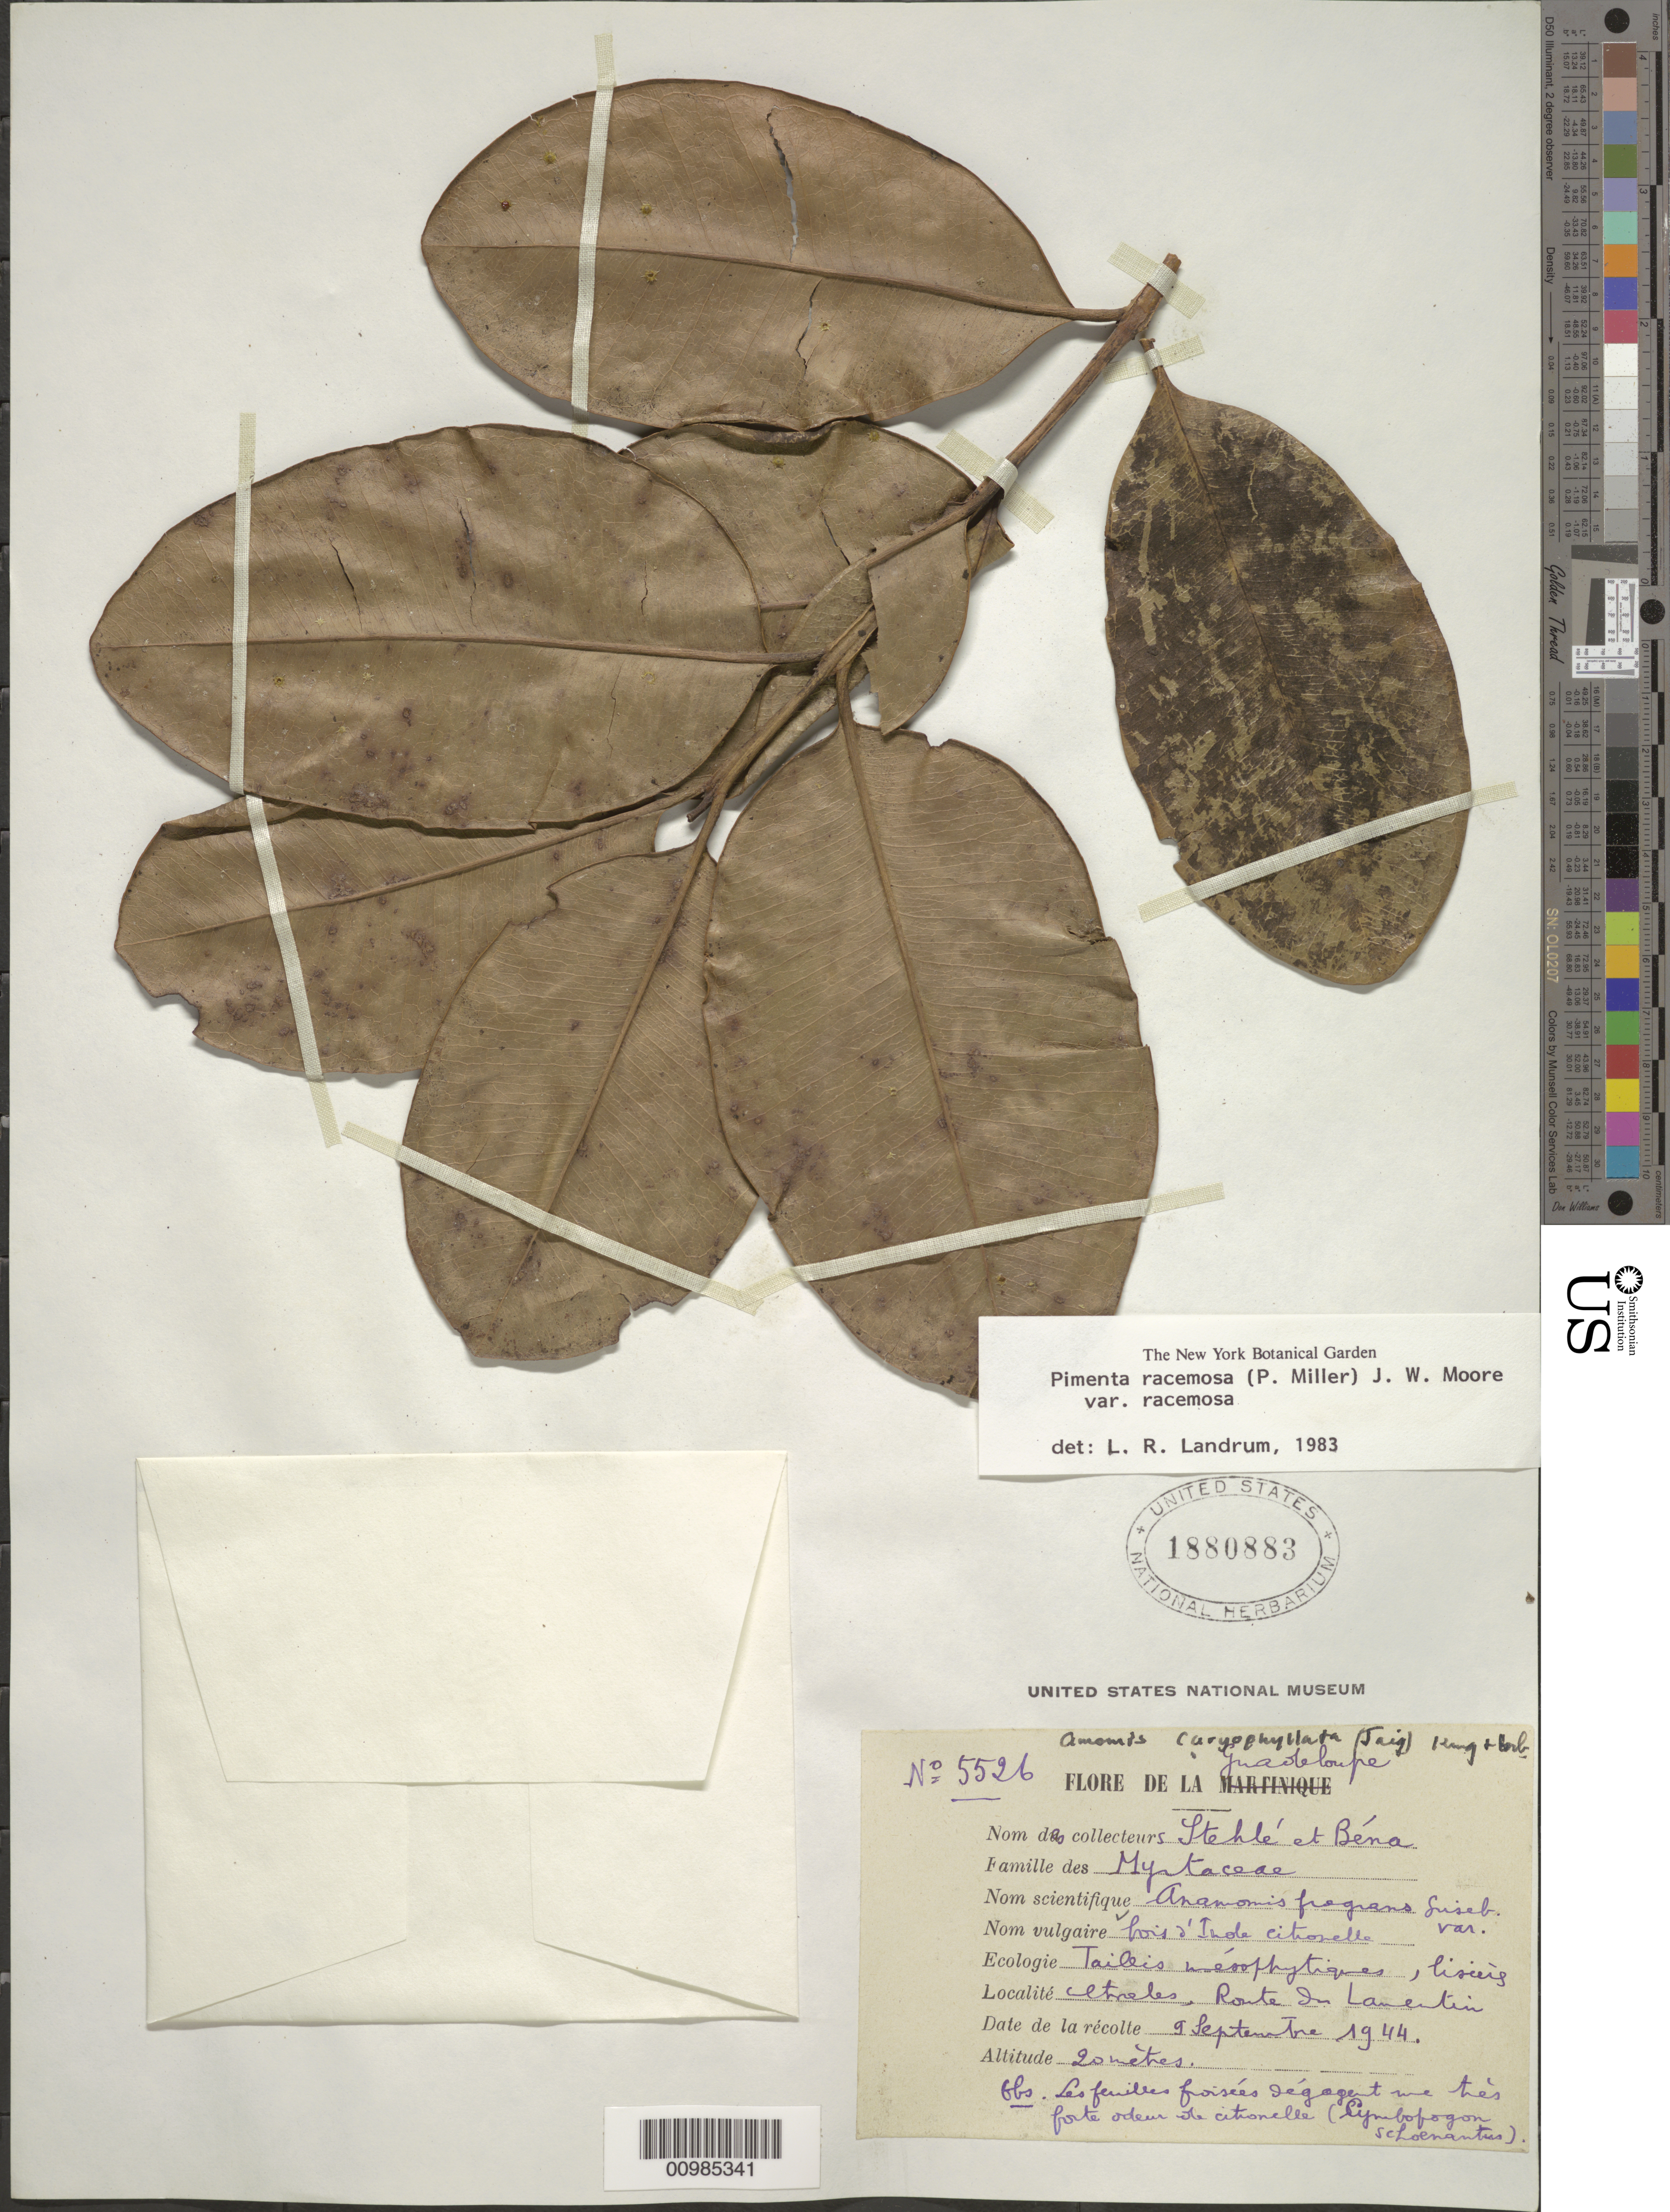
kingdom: Plantae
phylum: Tracheophyta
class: Magnoliopsida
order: Myrtales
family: Myrtaceae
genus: Pimenta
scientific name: Pimenta racemosa var. racemosa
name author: (Mill.) J.W. Moore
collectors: H. Stehlé & P. Bena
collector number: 5526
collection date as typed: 09 Sep 1944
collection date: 1944-09-09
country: Guadeloupe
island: Basse Terre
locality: Route du Lamentin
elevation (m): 20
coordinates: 0 N, 0 E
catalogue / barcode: US 1880883